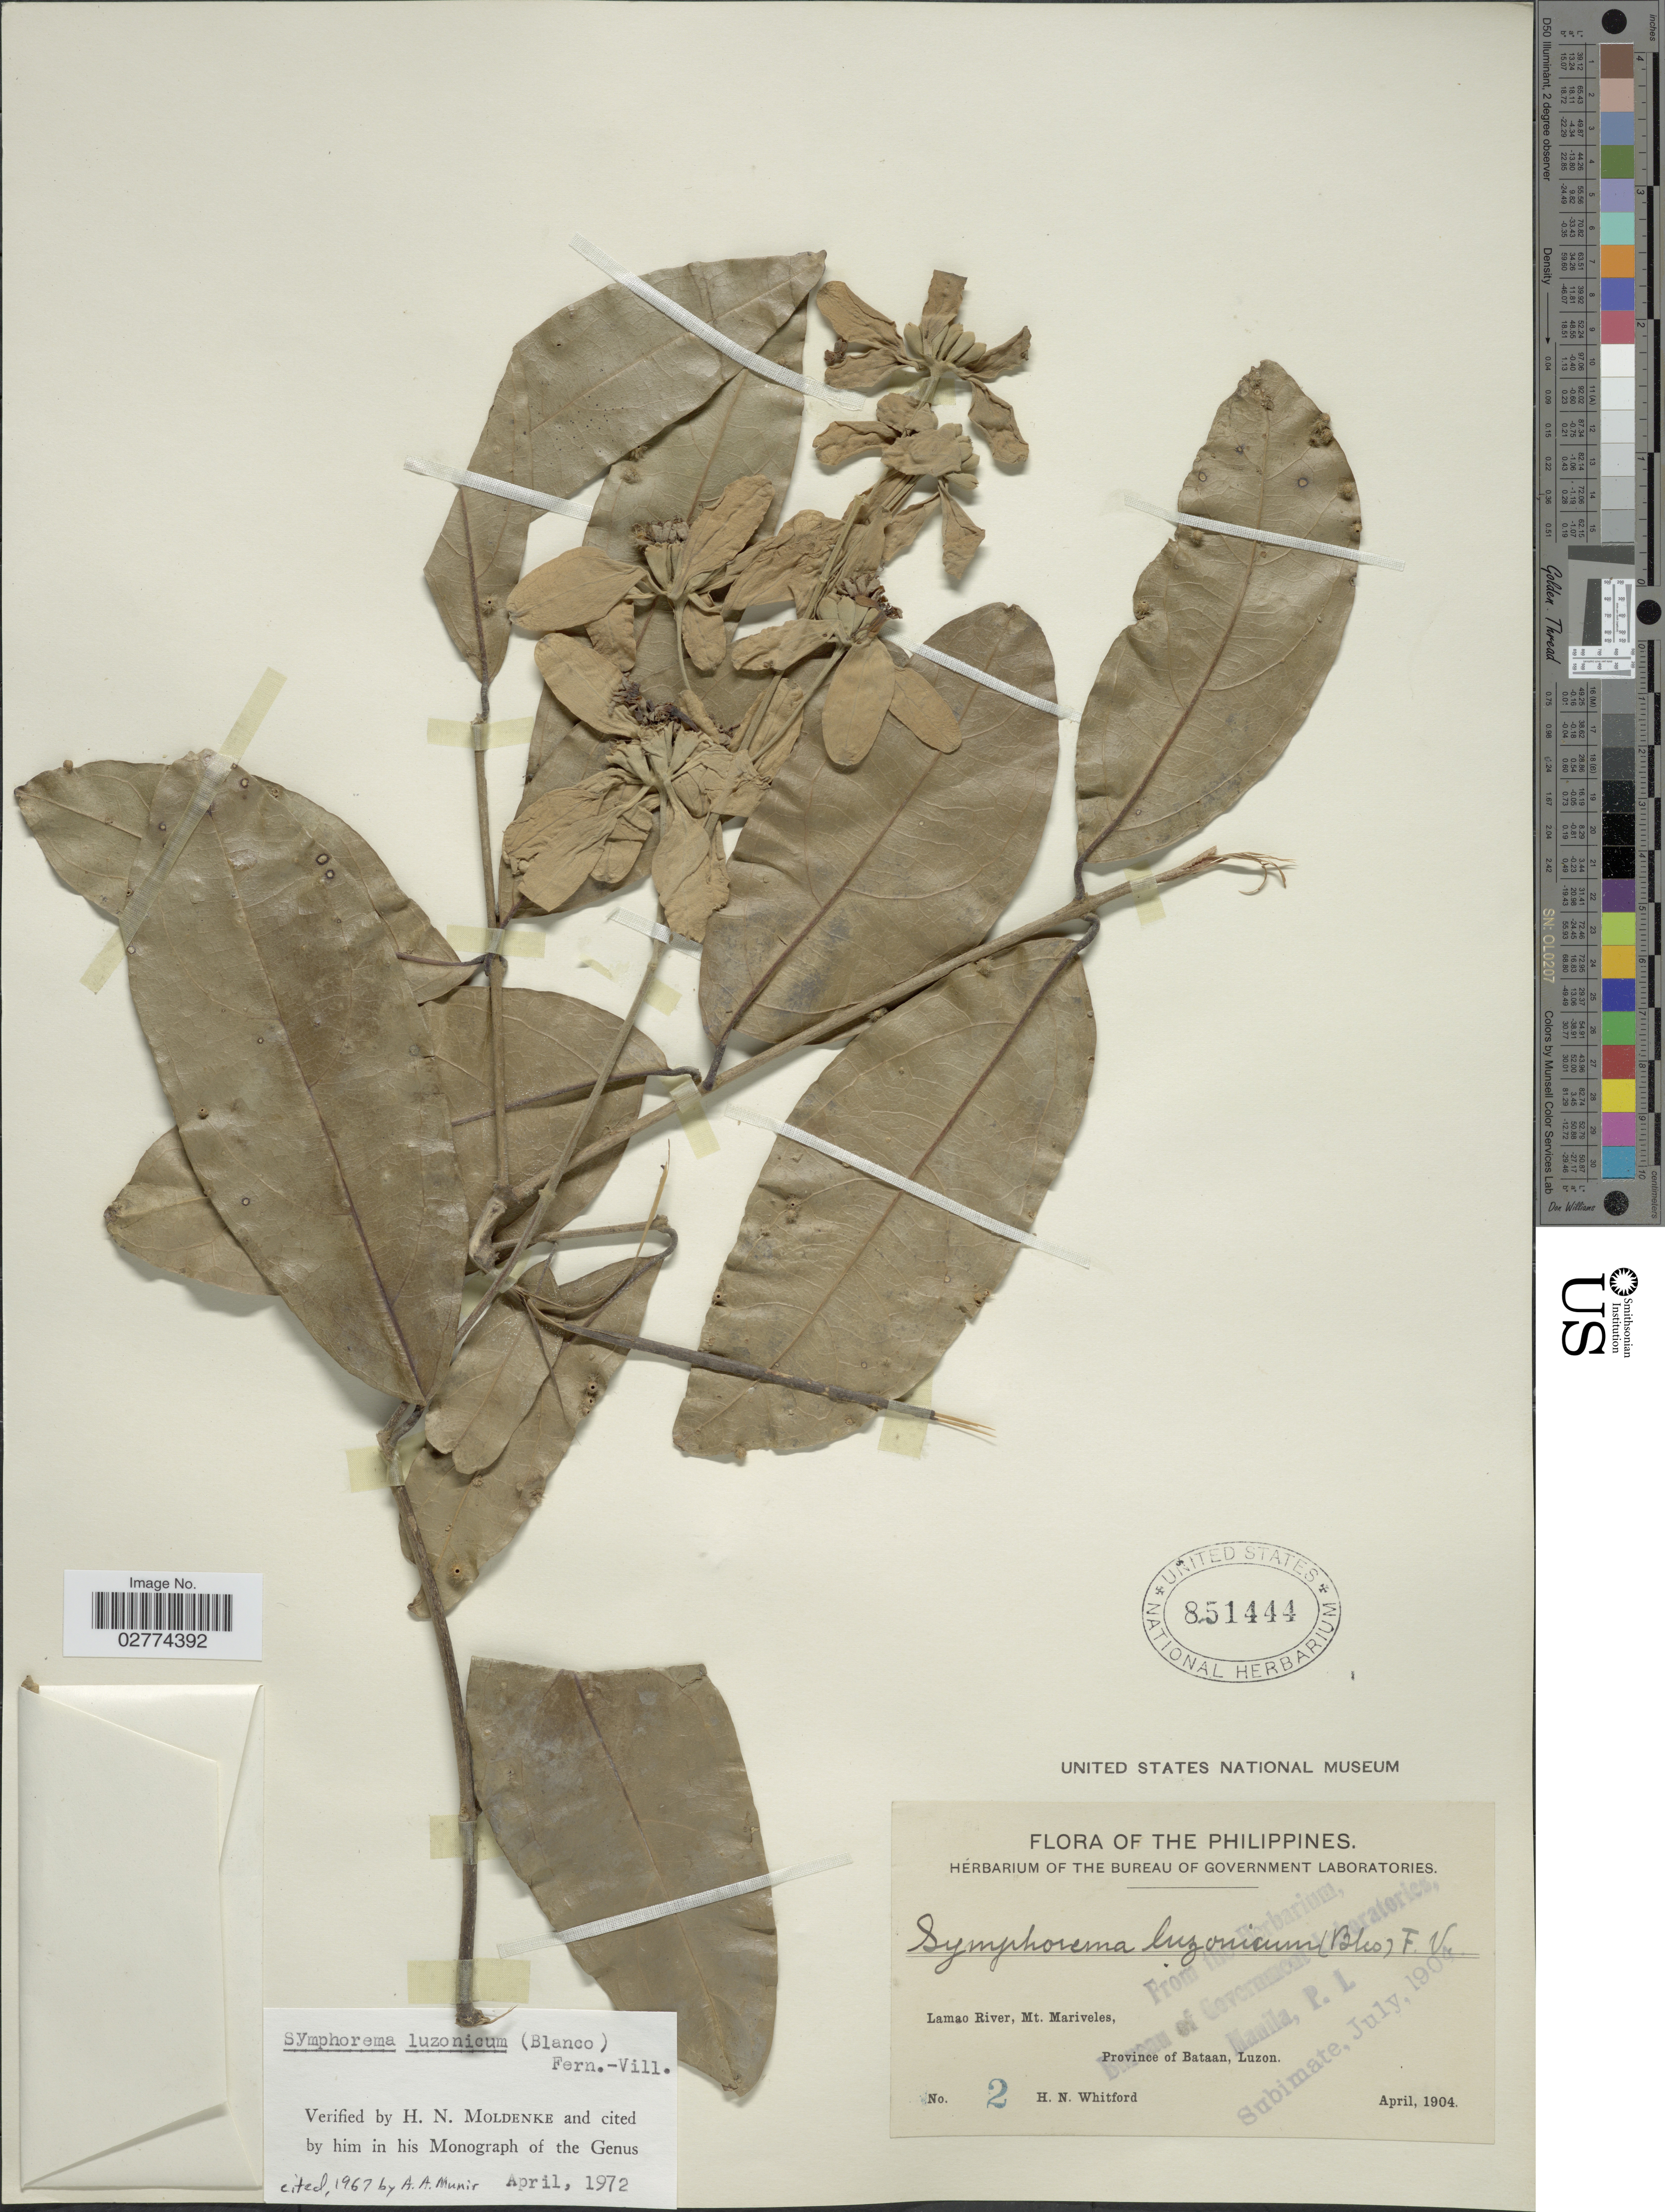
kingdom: Plantae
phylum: Tracheophyta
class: Magnoliopsida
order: Lamiales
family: Lamiaceae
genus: Symphorema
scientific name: Symphorema luzonicum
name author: (Blanco) Fern.-Vill.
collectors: H. N. Whitford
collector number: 2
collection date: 1904-04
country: Philippines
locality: Lamao River, Mt. Mariveles, Province of Bataan, Luzon.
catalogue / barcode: US 851444